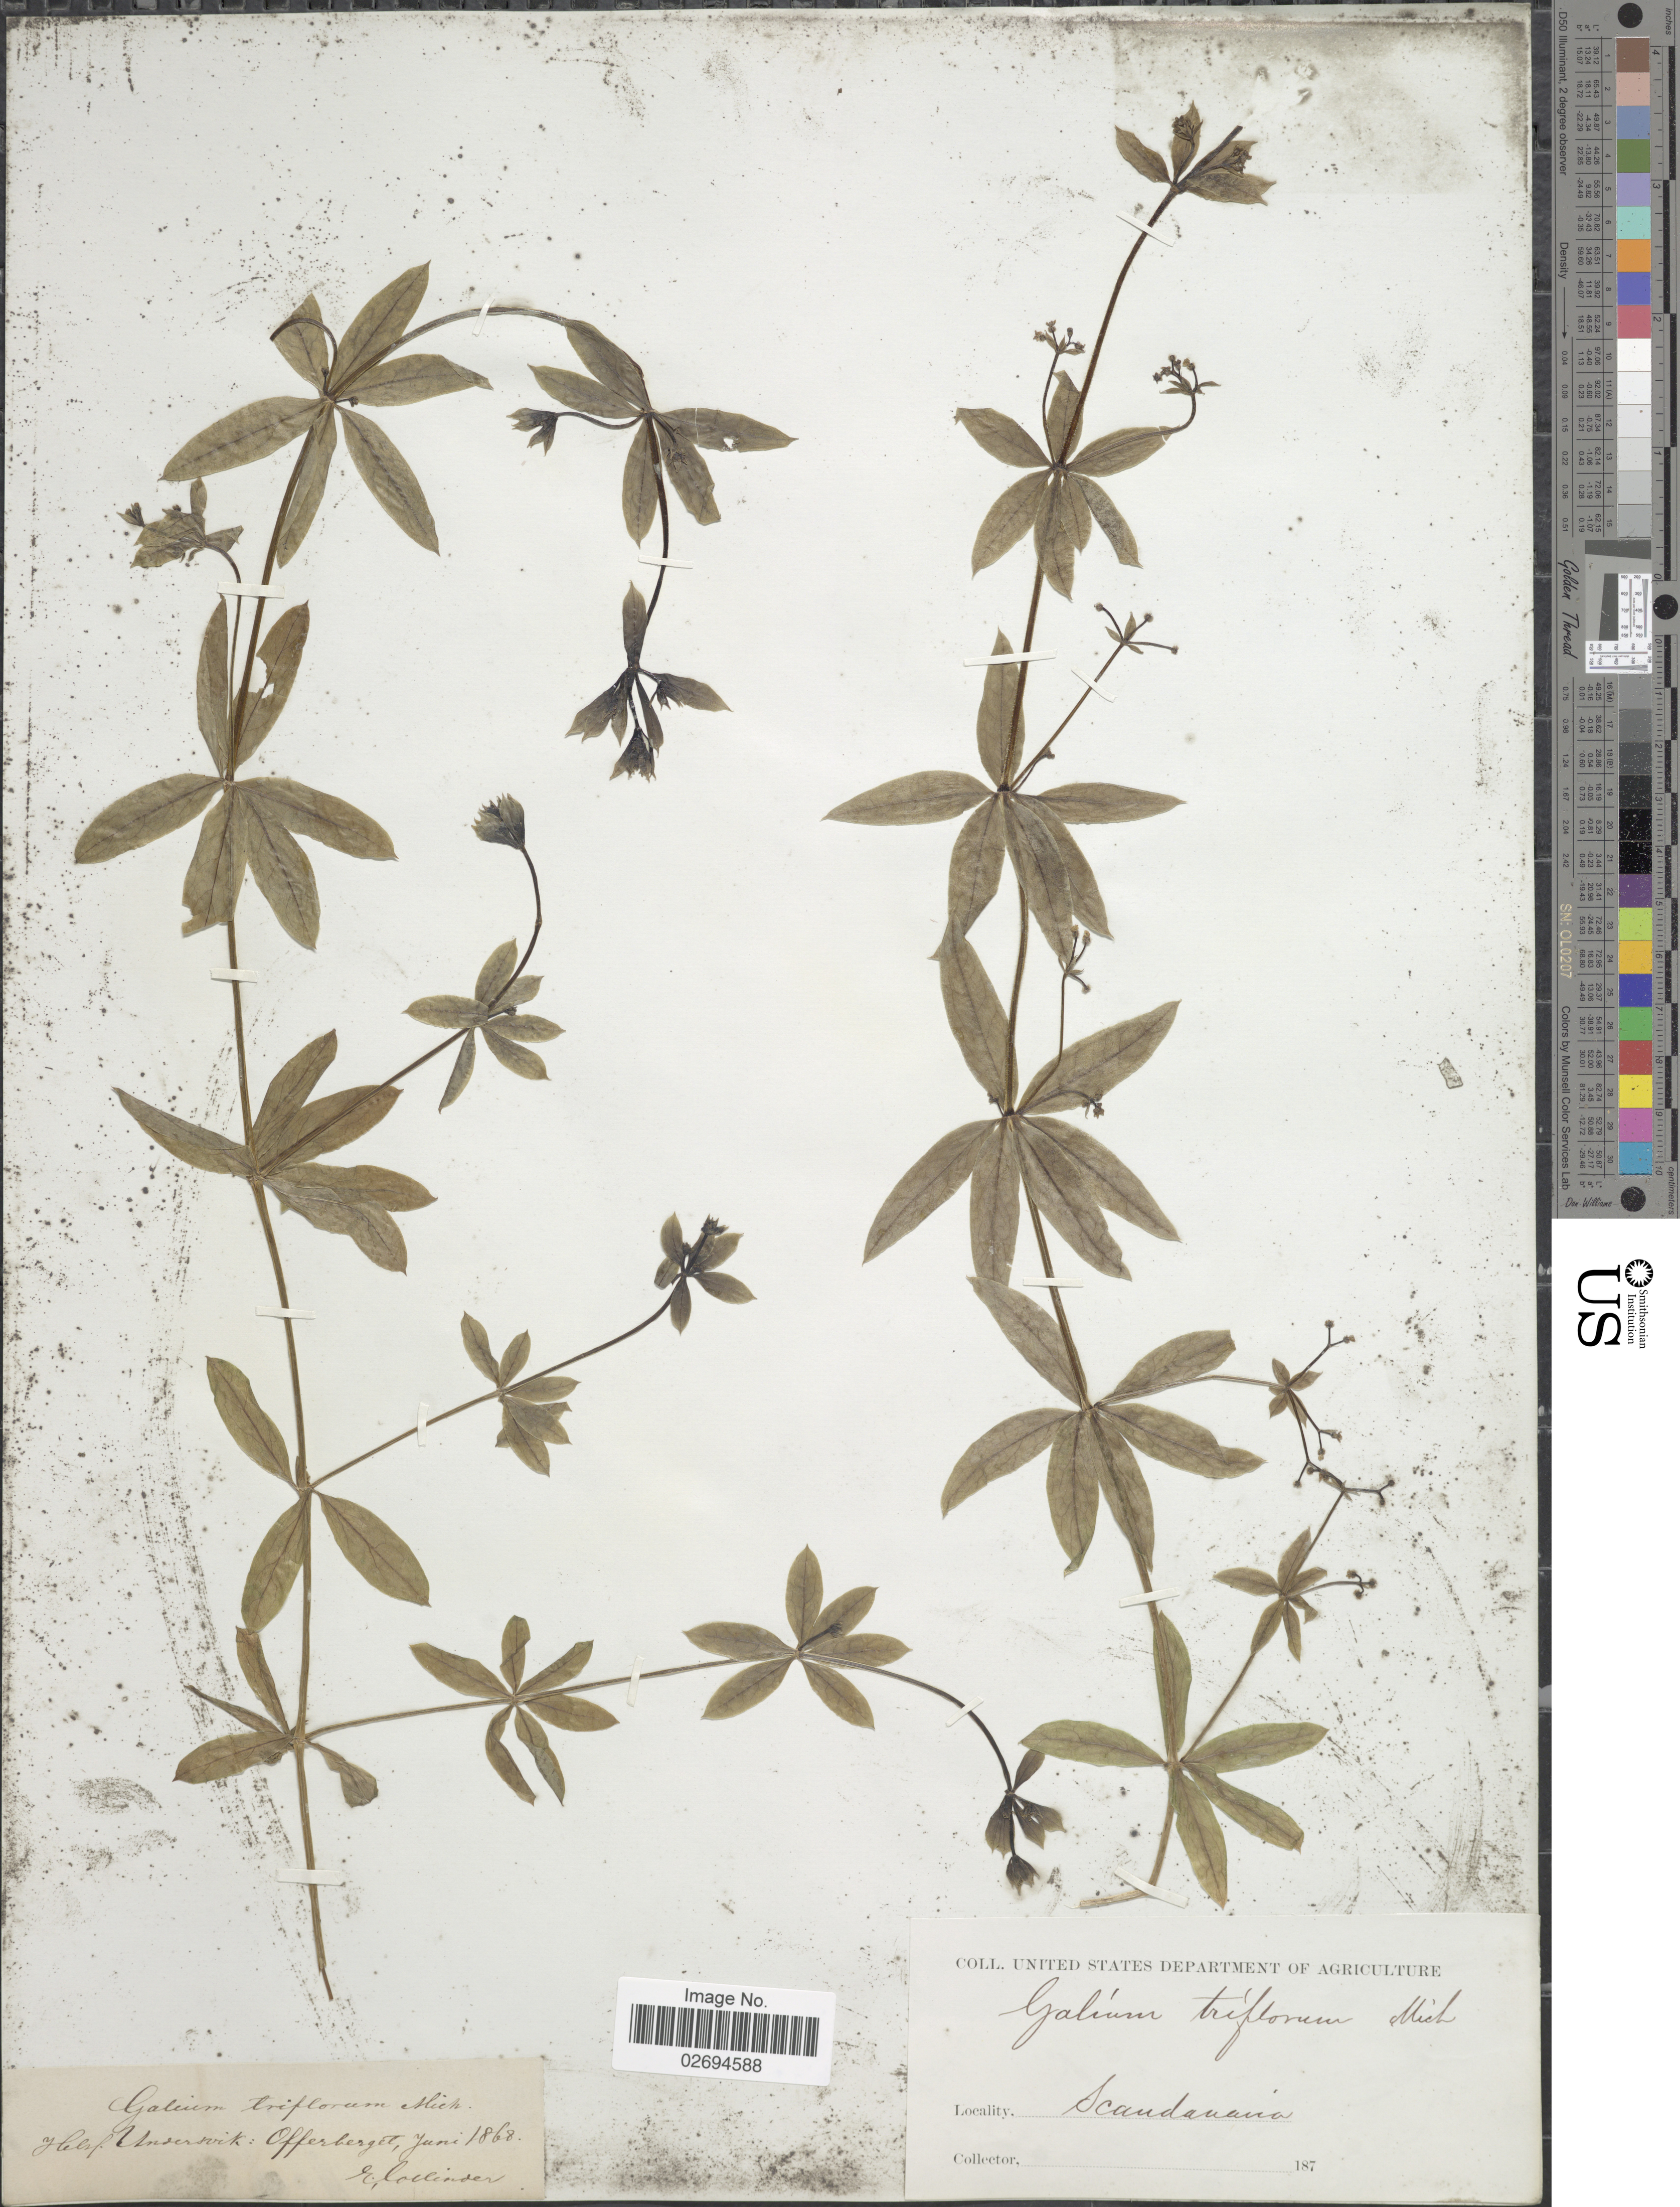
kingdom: Plantae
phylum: Tracheophyta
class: Magnoliopsida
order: Gentianales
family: Rubiaceae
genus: Galium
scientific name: Galium triflorum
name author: Michx.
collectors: E. Collinder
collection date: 1868-06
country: Sweden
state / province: Gävleborg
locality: Scandinavia. Undersvik: Offerberget